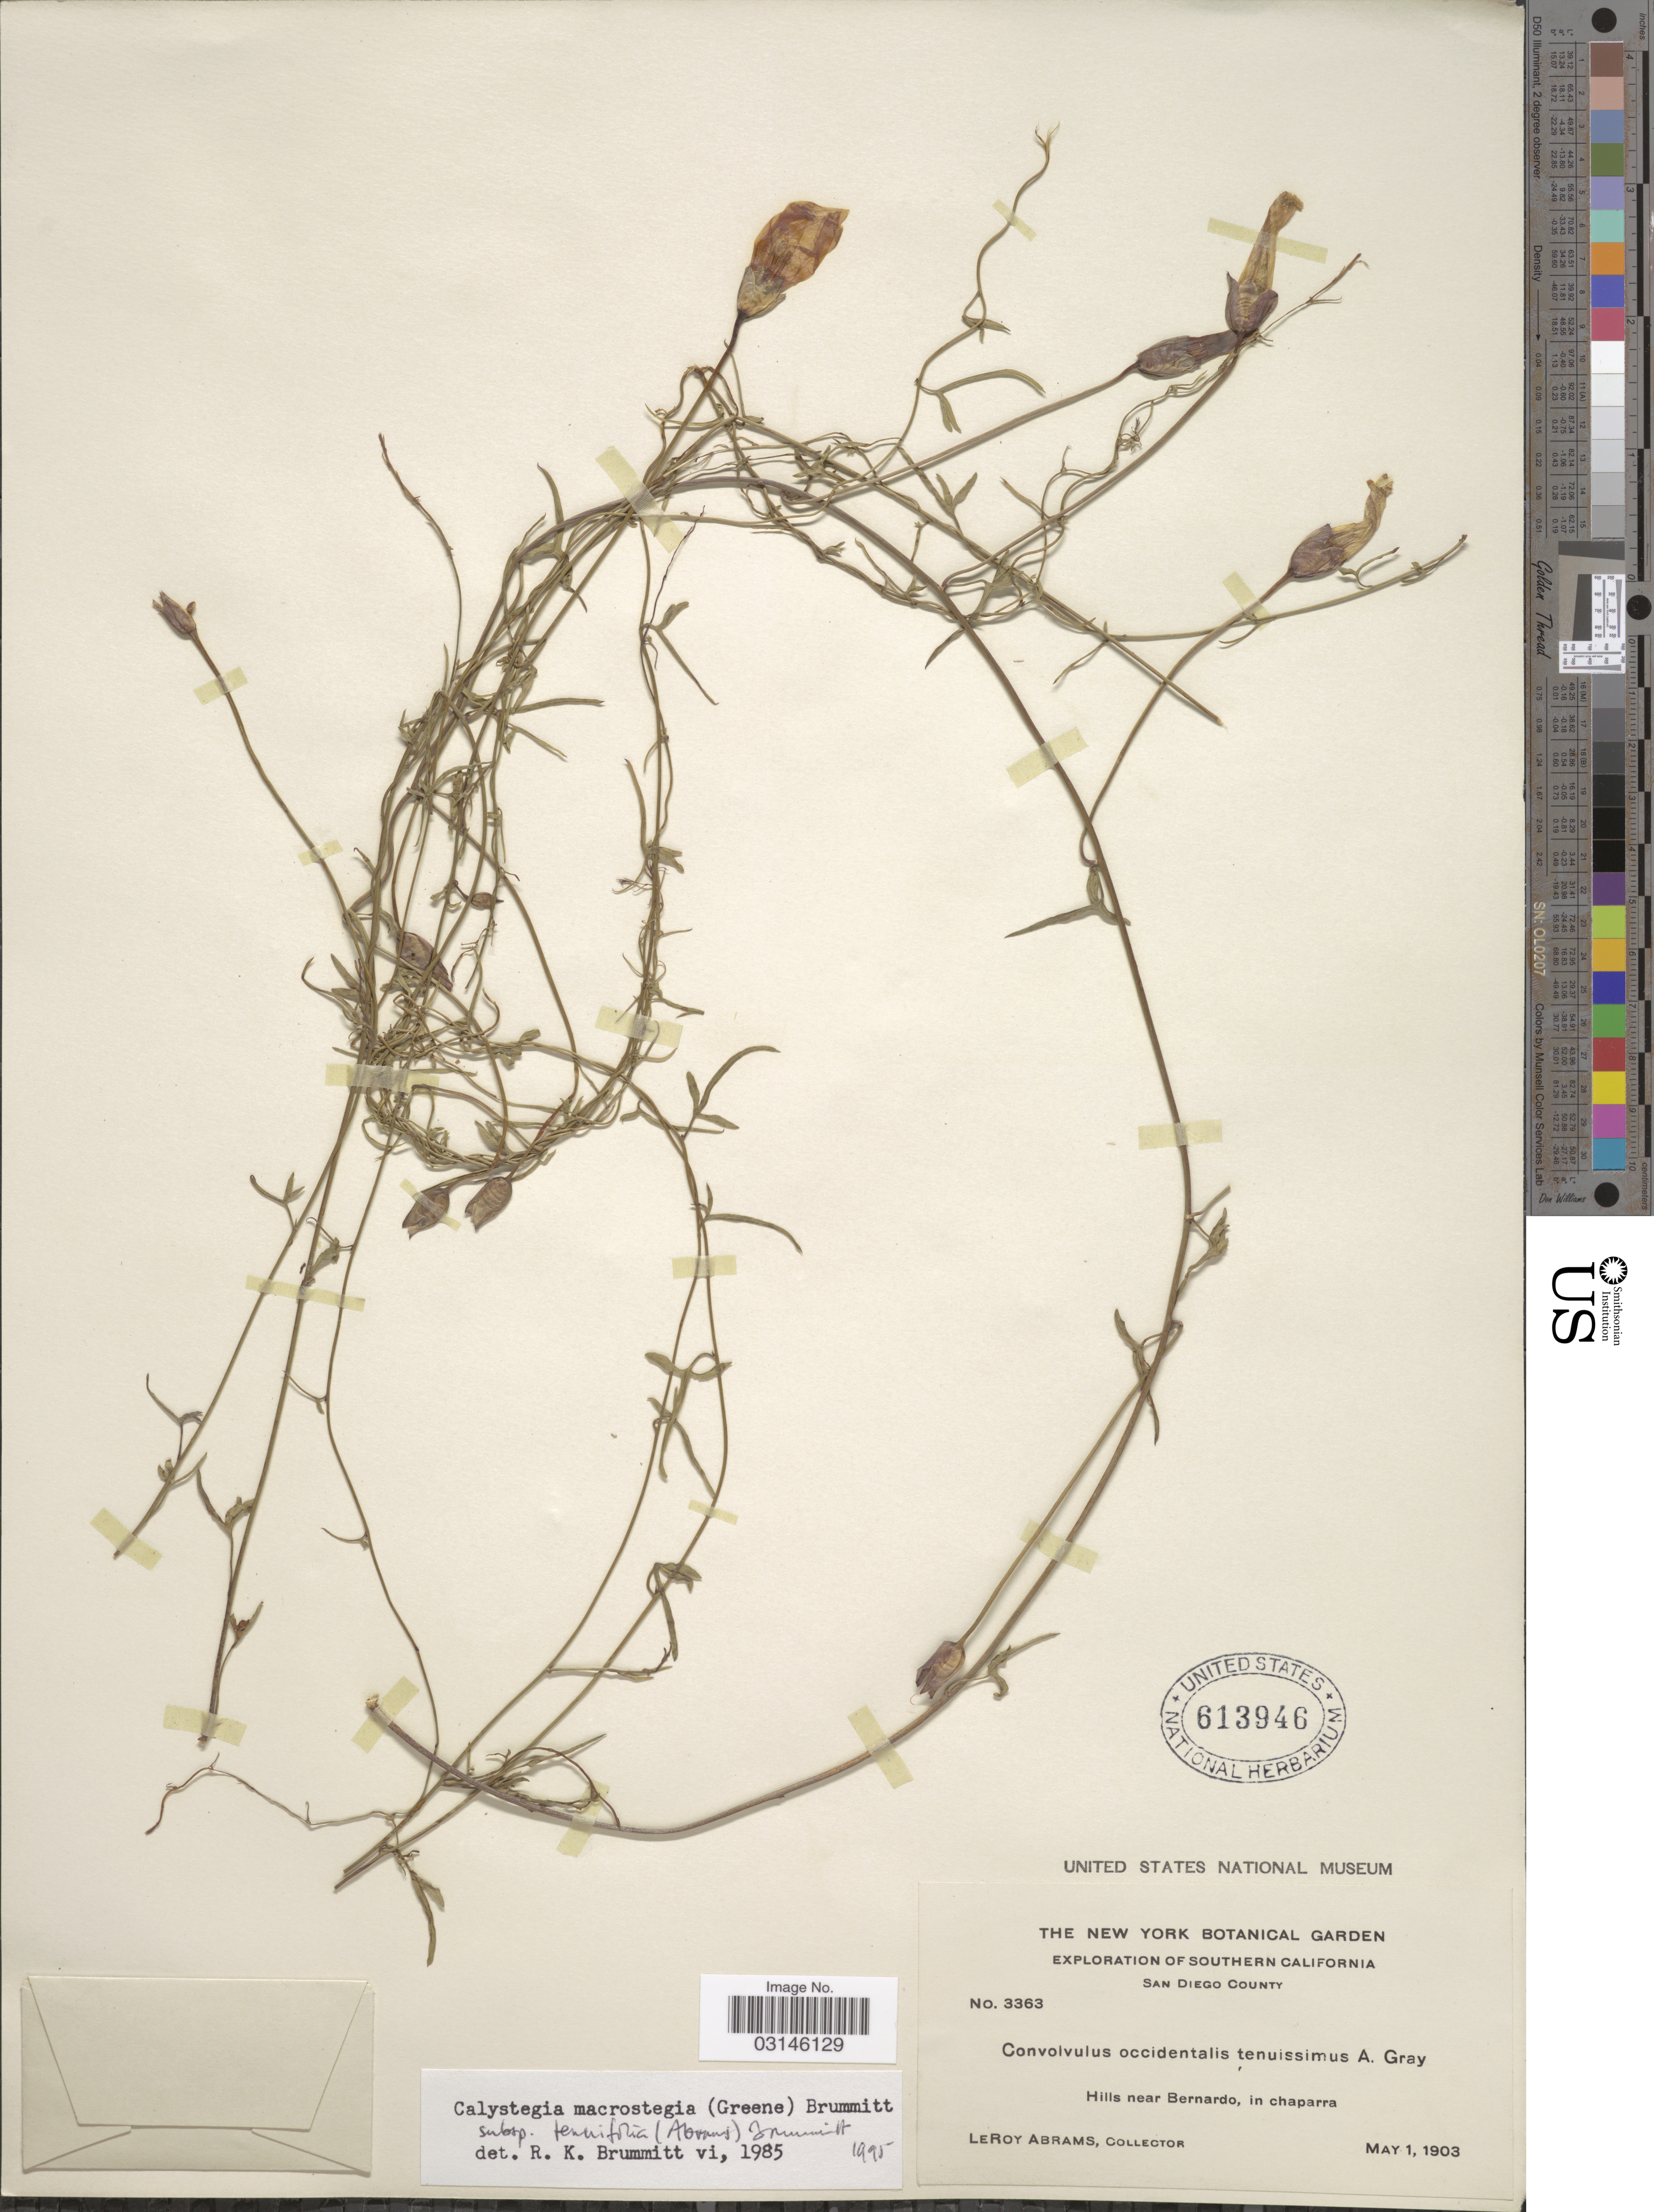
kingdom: Plantae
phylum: Tracheophyta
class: Magnoliopsida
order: Solanales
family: Convolvulaceae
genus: Calystegia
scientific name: Calystegia macrostegia subsp. tenuifolia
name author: (Abrams) Brummitt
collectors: L. Abrams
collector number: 3363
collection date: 1903-05-01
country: United States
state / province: California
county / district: San Diego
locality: Southern California. San Diego County. Hills near Bernardo, in chaparra.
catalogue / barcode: US 613946